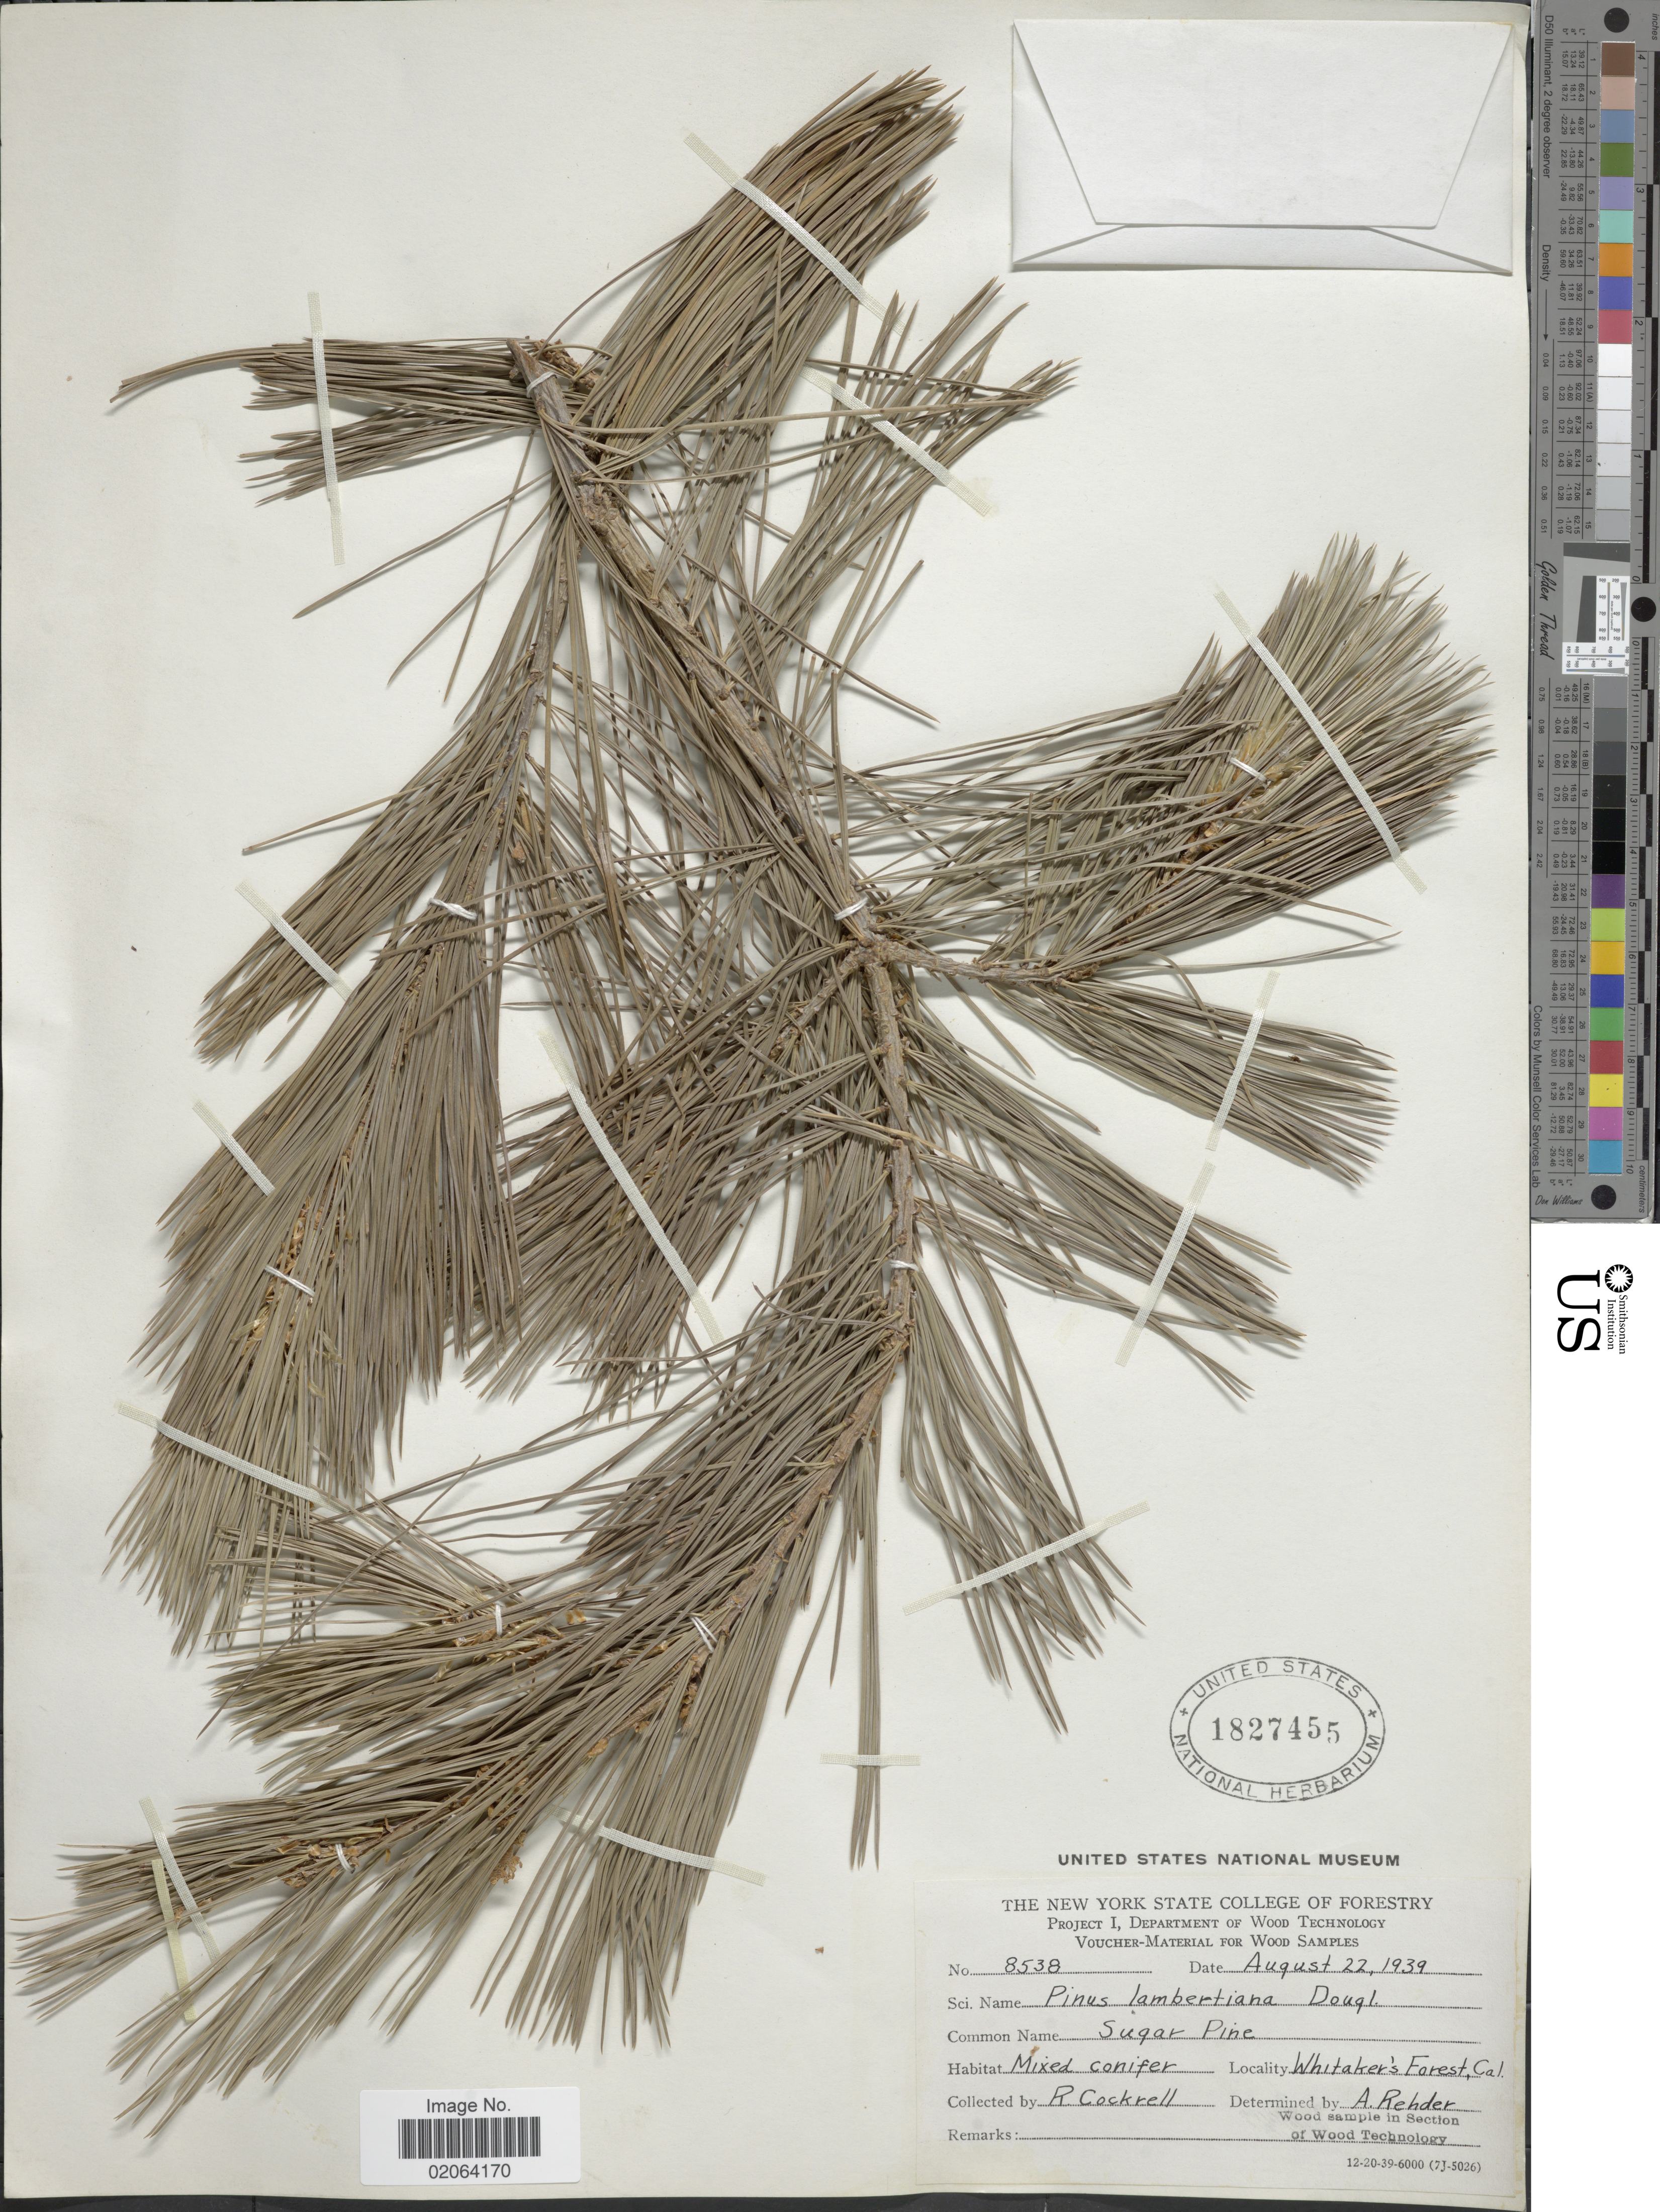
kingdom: Plantae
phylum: Tracheophyta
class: Pinopsida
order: Pinales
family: Pinaceae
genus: Pinus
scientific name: Pinus lambertiana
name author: Douglas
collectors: R. Cockrell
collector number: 8538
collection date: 1939-08-22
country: United States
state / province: California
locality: Whitaker's Forest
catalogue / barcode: US 1827455